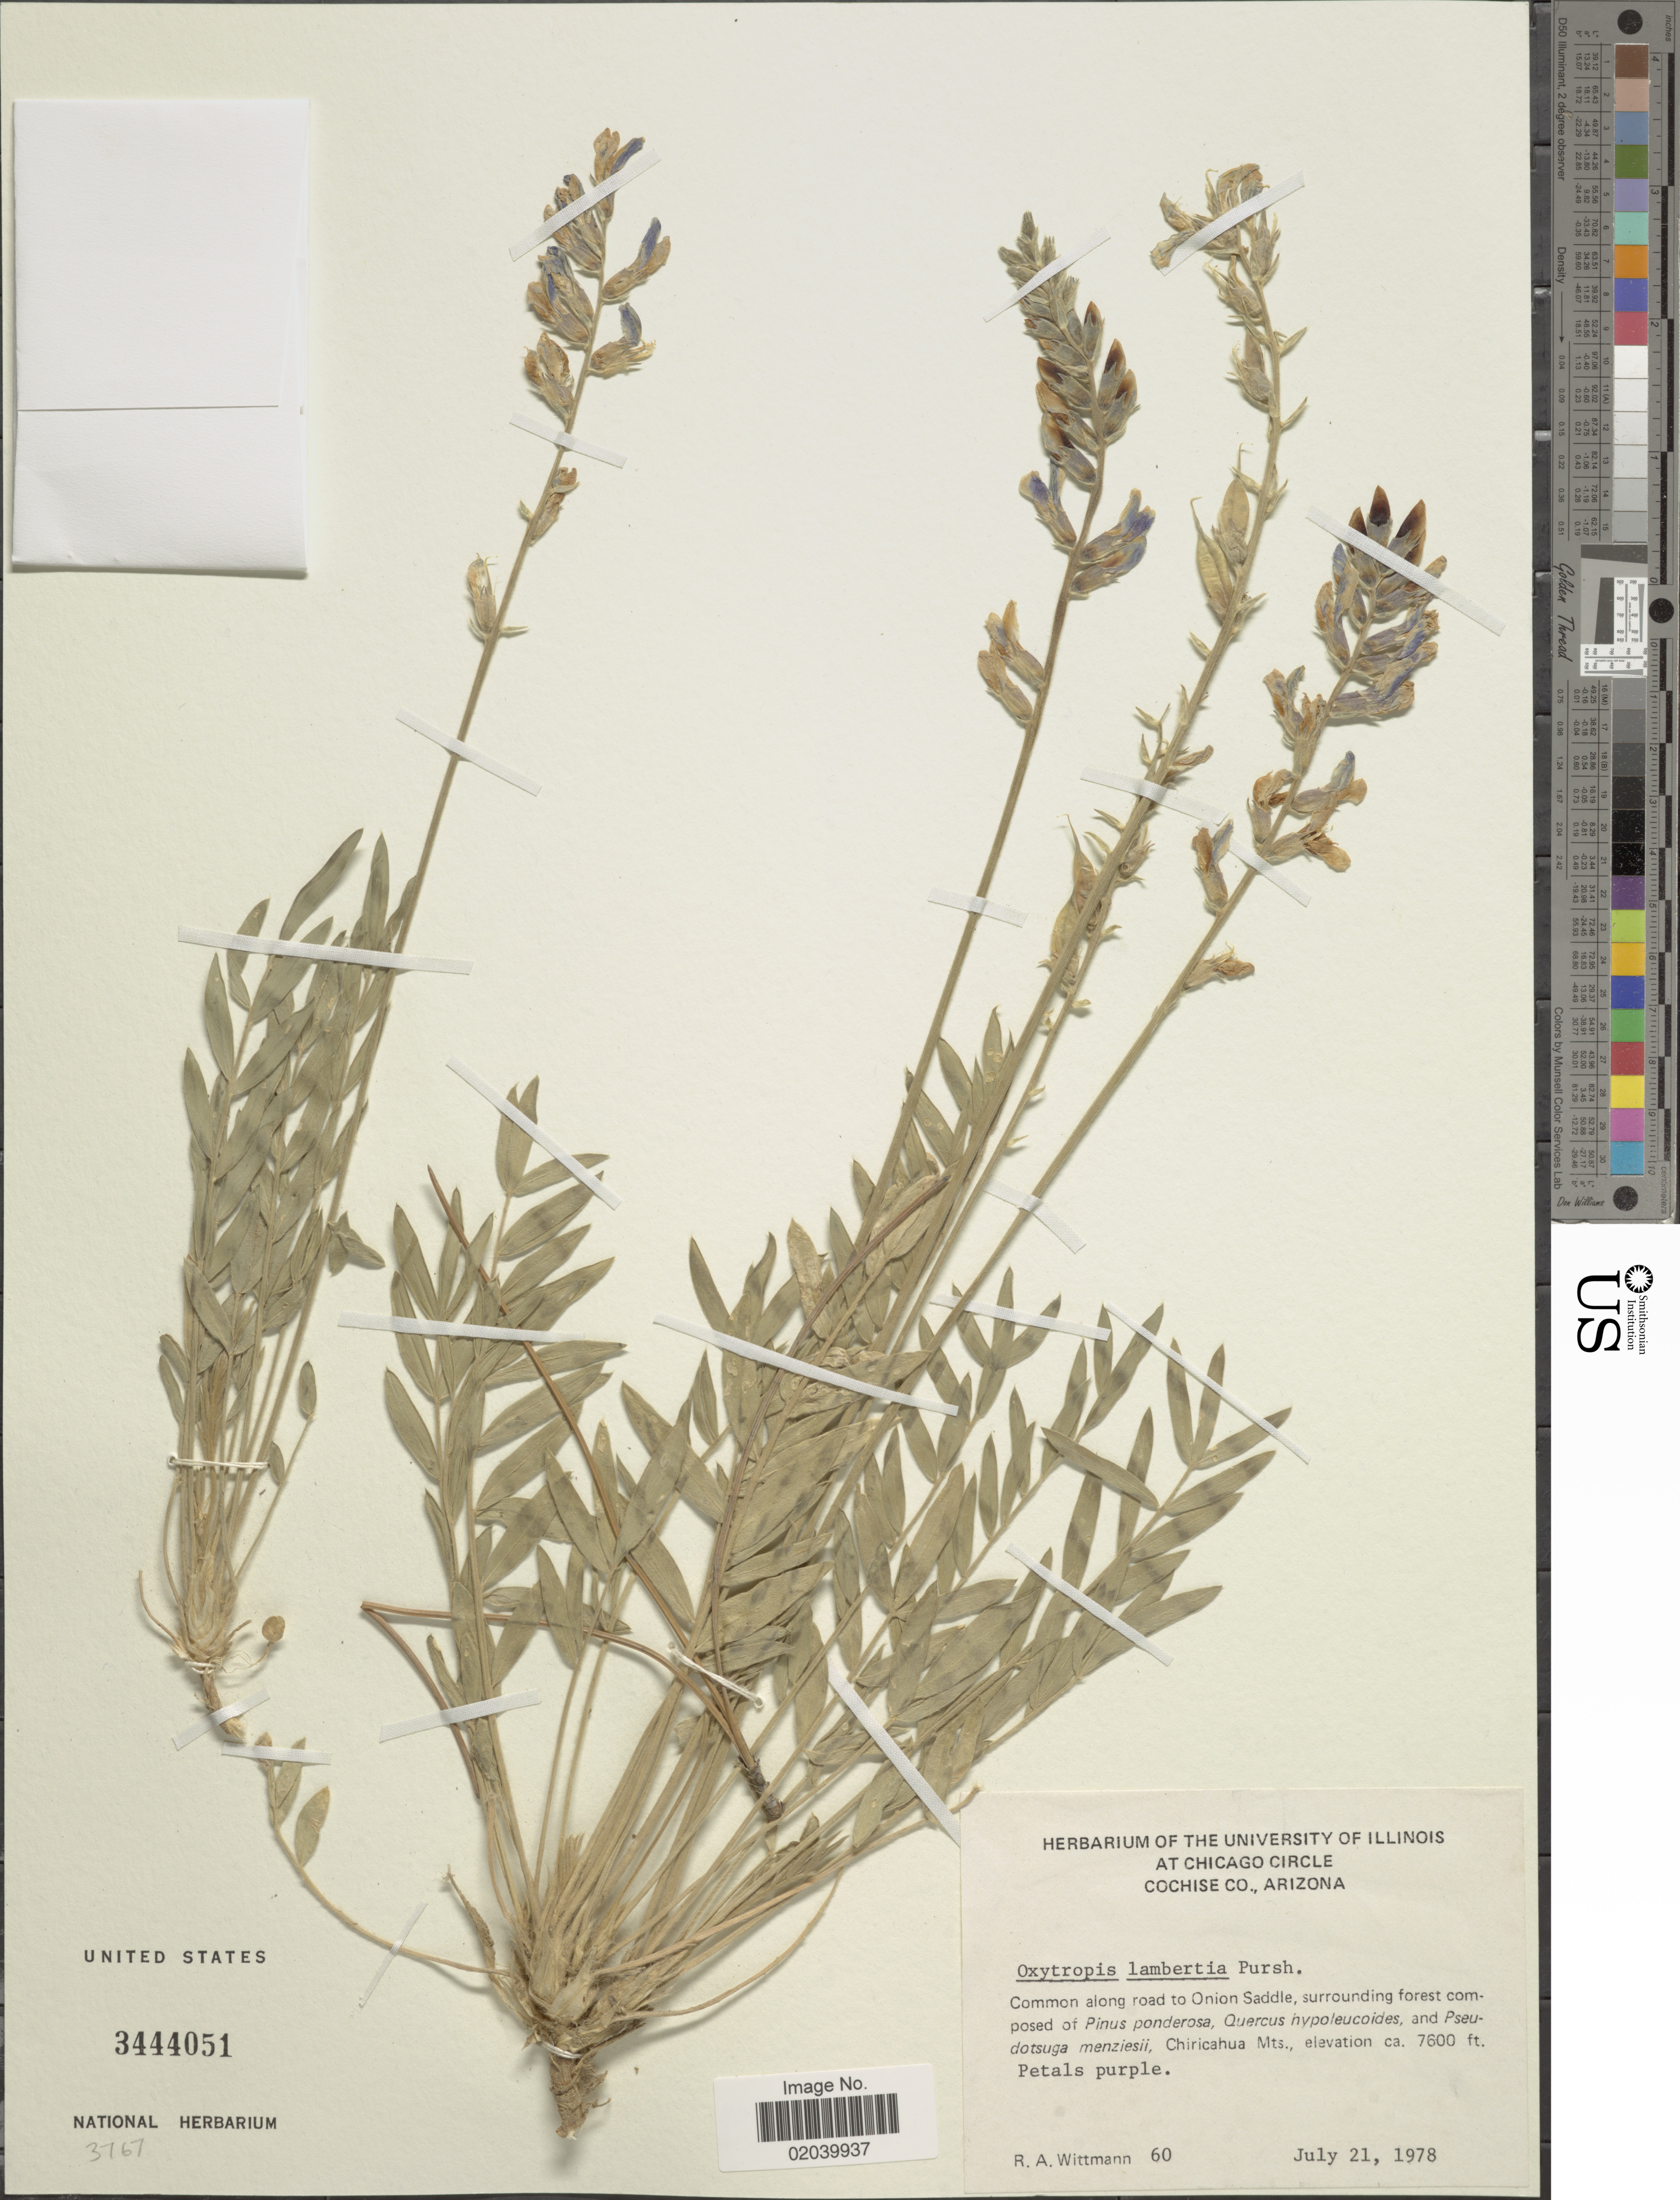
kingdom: Plantae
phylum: Tracheophyta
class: Magnoliopsida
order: Fabales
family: Fabaceae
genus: Oxytropis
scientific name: Oxytropis lambertii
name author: Pursh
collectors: R. Wittmann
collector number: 60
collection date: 1978-07-21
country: United States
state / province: Arizona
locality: Common along road to Onion Saddle, Chiricahua Mts.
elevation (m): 2316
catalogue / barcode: US 3444051